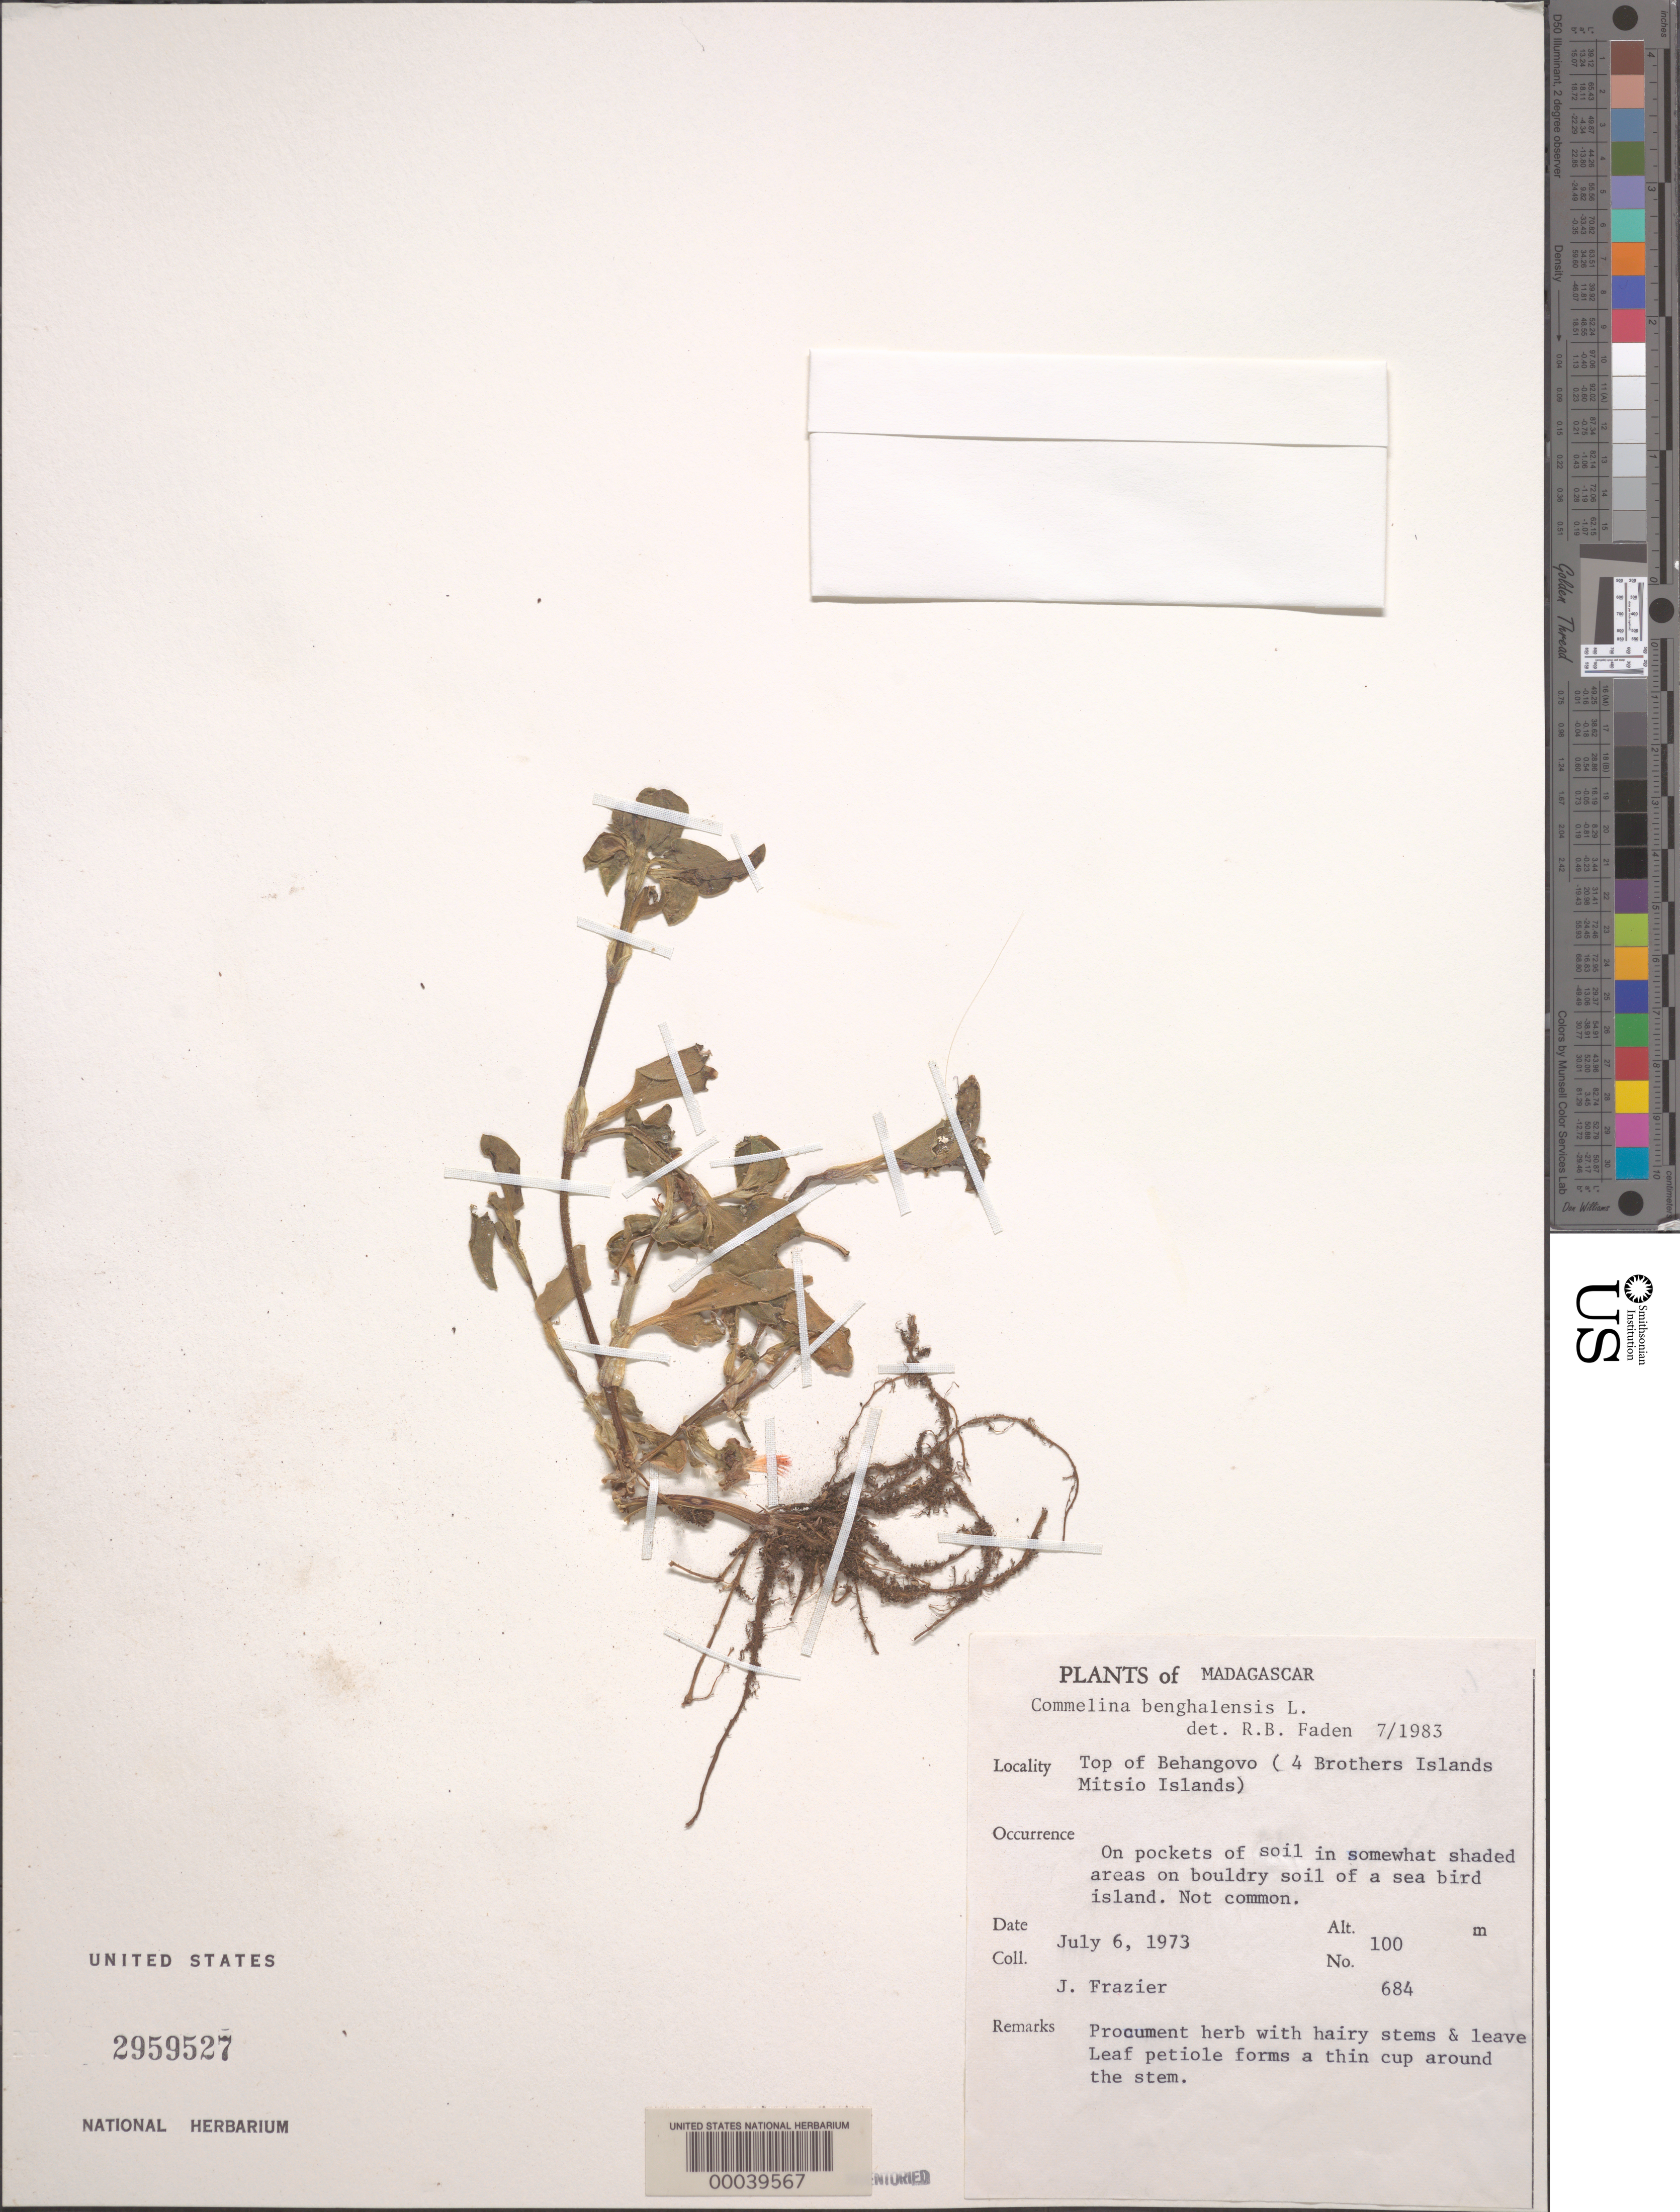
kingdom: Plantae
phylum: Tracheophyta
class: Liliopsida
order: Commelinales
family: Commelinaceae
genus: Commelina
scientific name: Commelina benghalensis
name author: L.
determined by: Faden, Robert B., (US), Smithsonian Institution - National Museum of Natural History (UNITED STATES)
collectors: J. Frazier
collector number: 684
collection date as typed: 06 Jul 1973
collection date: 1973-07-06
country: Madagascar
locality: Behangovo; four brothers islands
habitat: Soil pockets, shaded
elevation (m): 100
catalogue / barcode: US 2959527